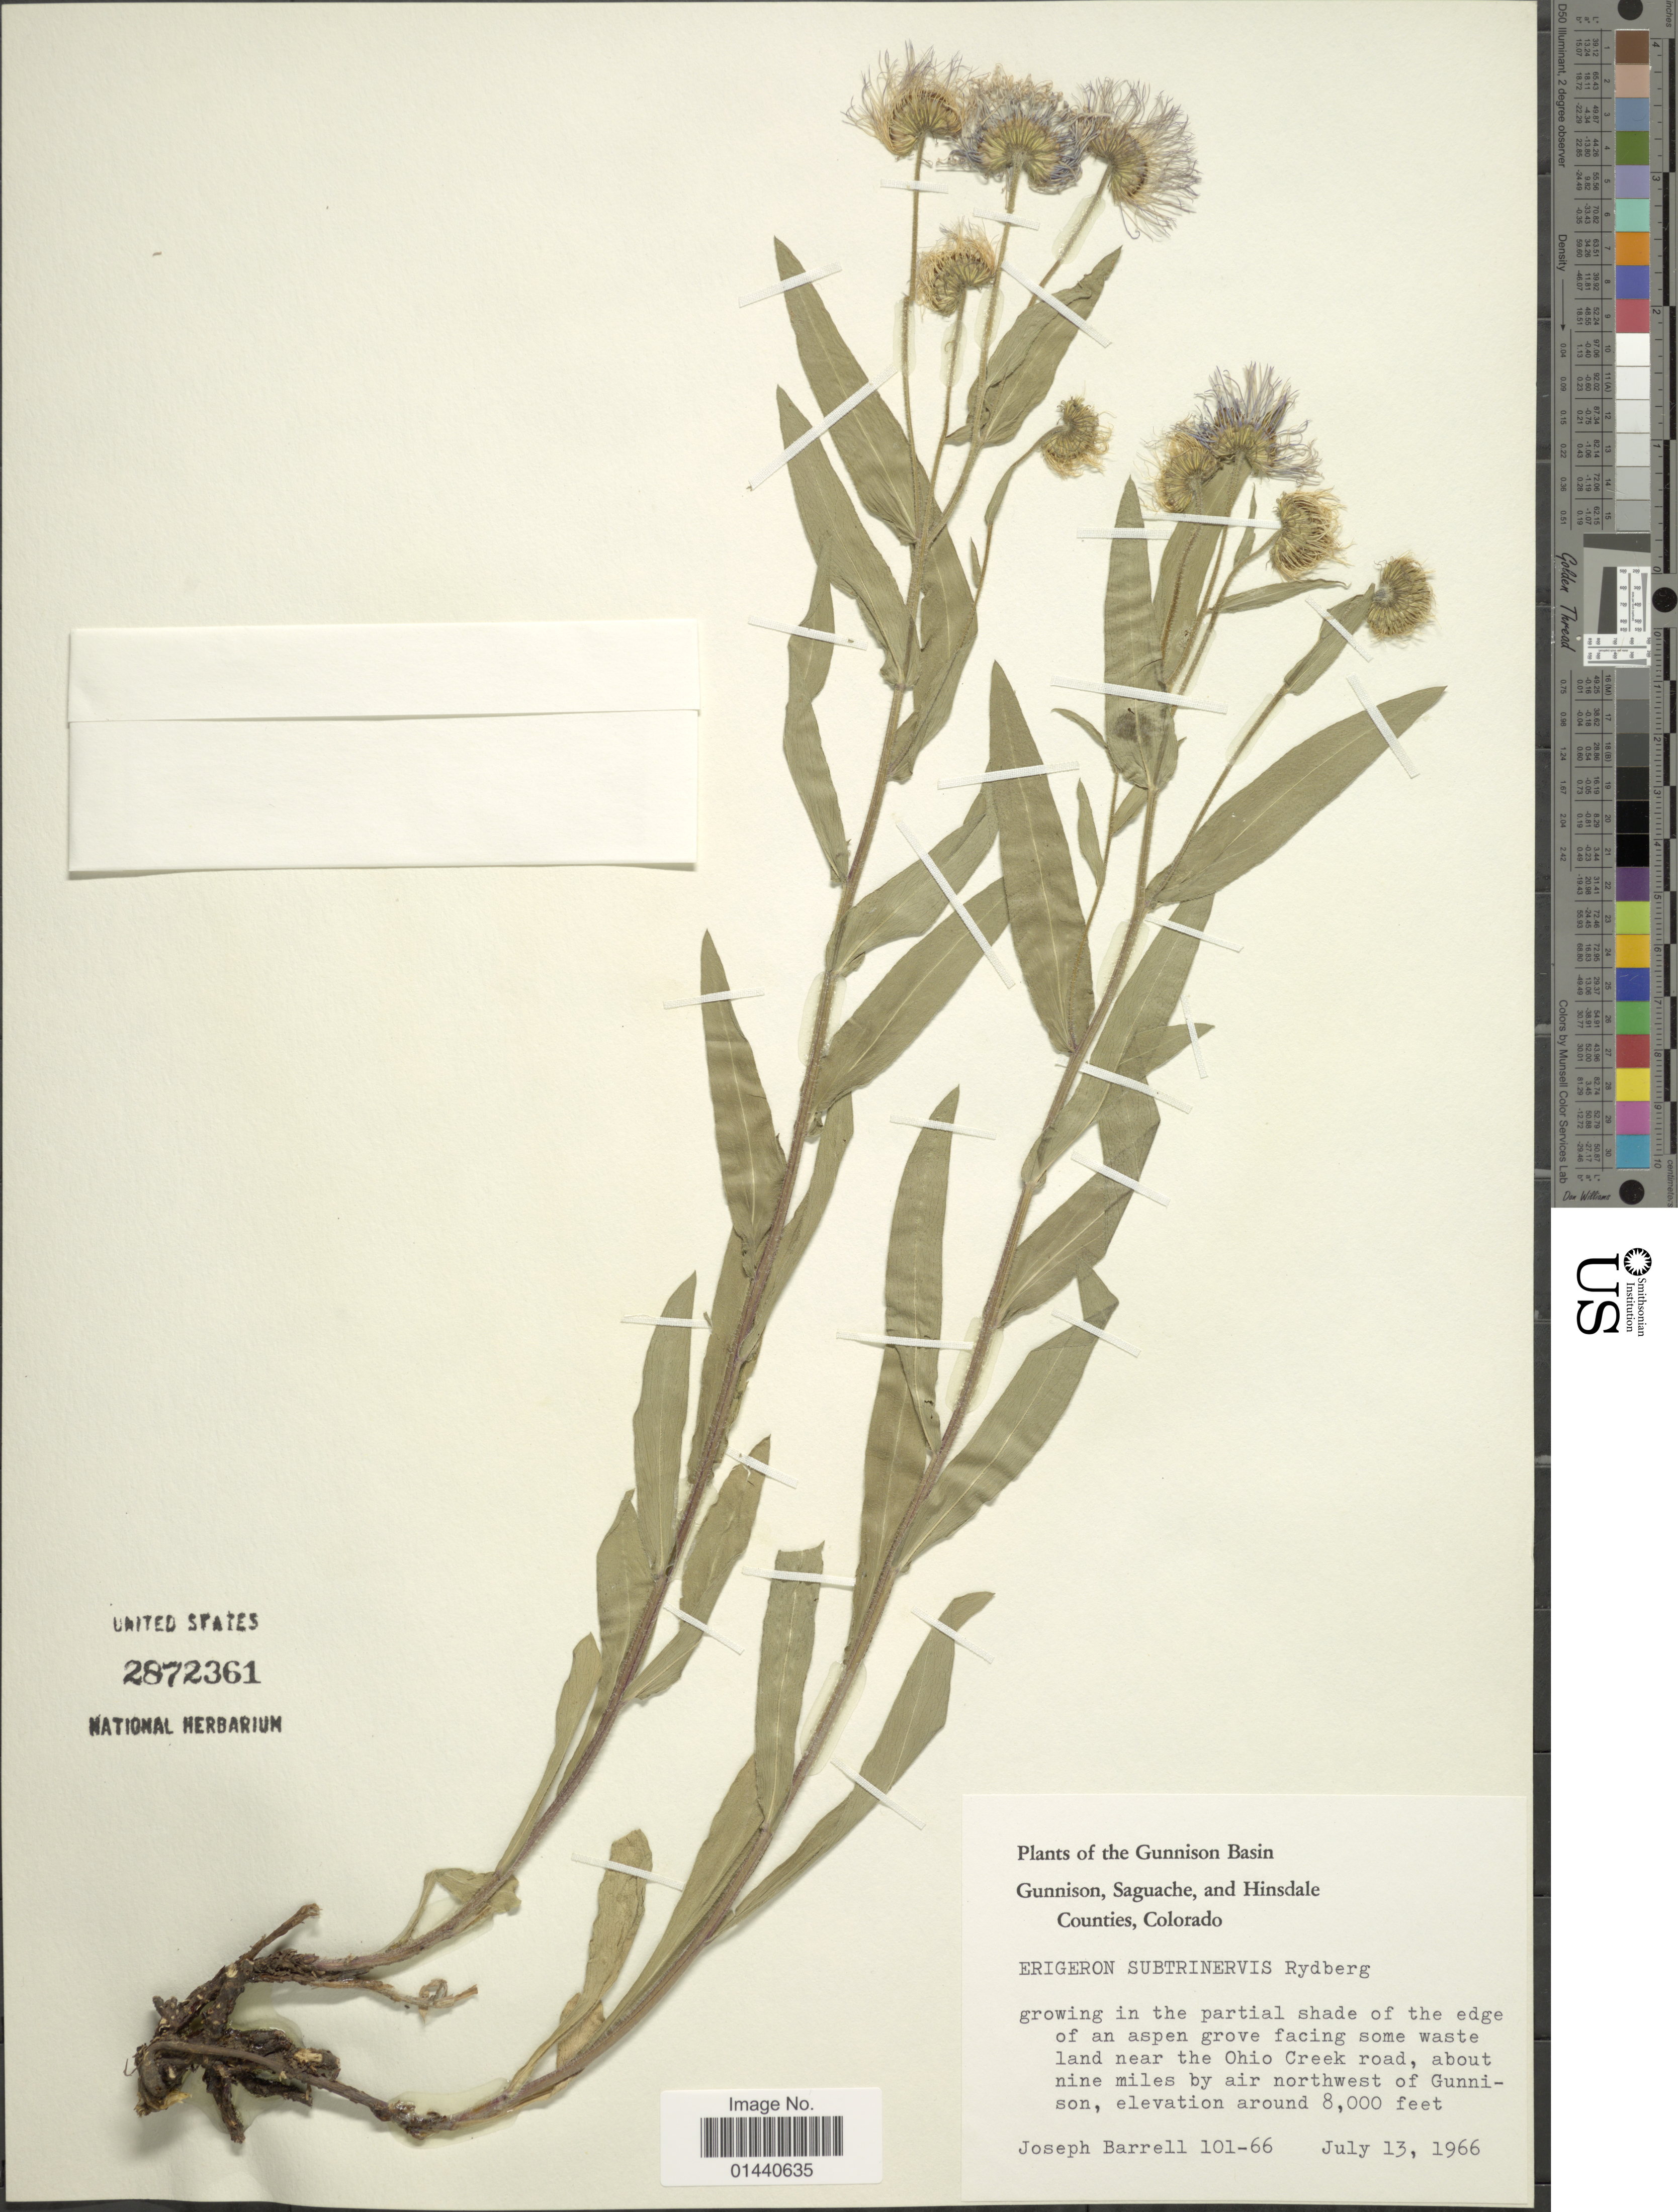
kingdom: Plantae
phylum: Tracheophyta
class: Magnoliopsida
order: Asterales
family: Asteraceae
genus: Erigeron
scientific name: Erigeron subtrinervis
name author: Rydb. ex Porter & Britton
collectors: J. Barrell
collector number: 101-66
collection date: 1966-07-13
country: United States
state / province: Colorado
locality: The Gunnison Basin, Gunnison, Saguache, and Hinsdale Counties. Waste land near the Ohio Creek road, about nine miles by air northwest of Gunnison.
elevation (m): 2438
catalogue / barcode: US 2872361